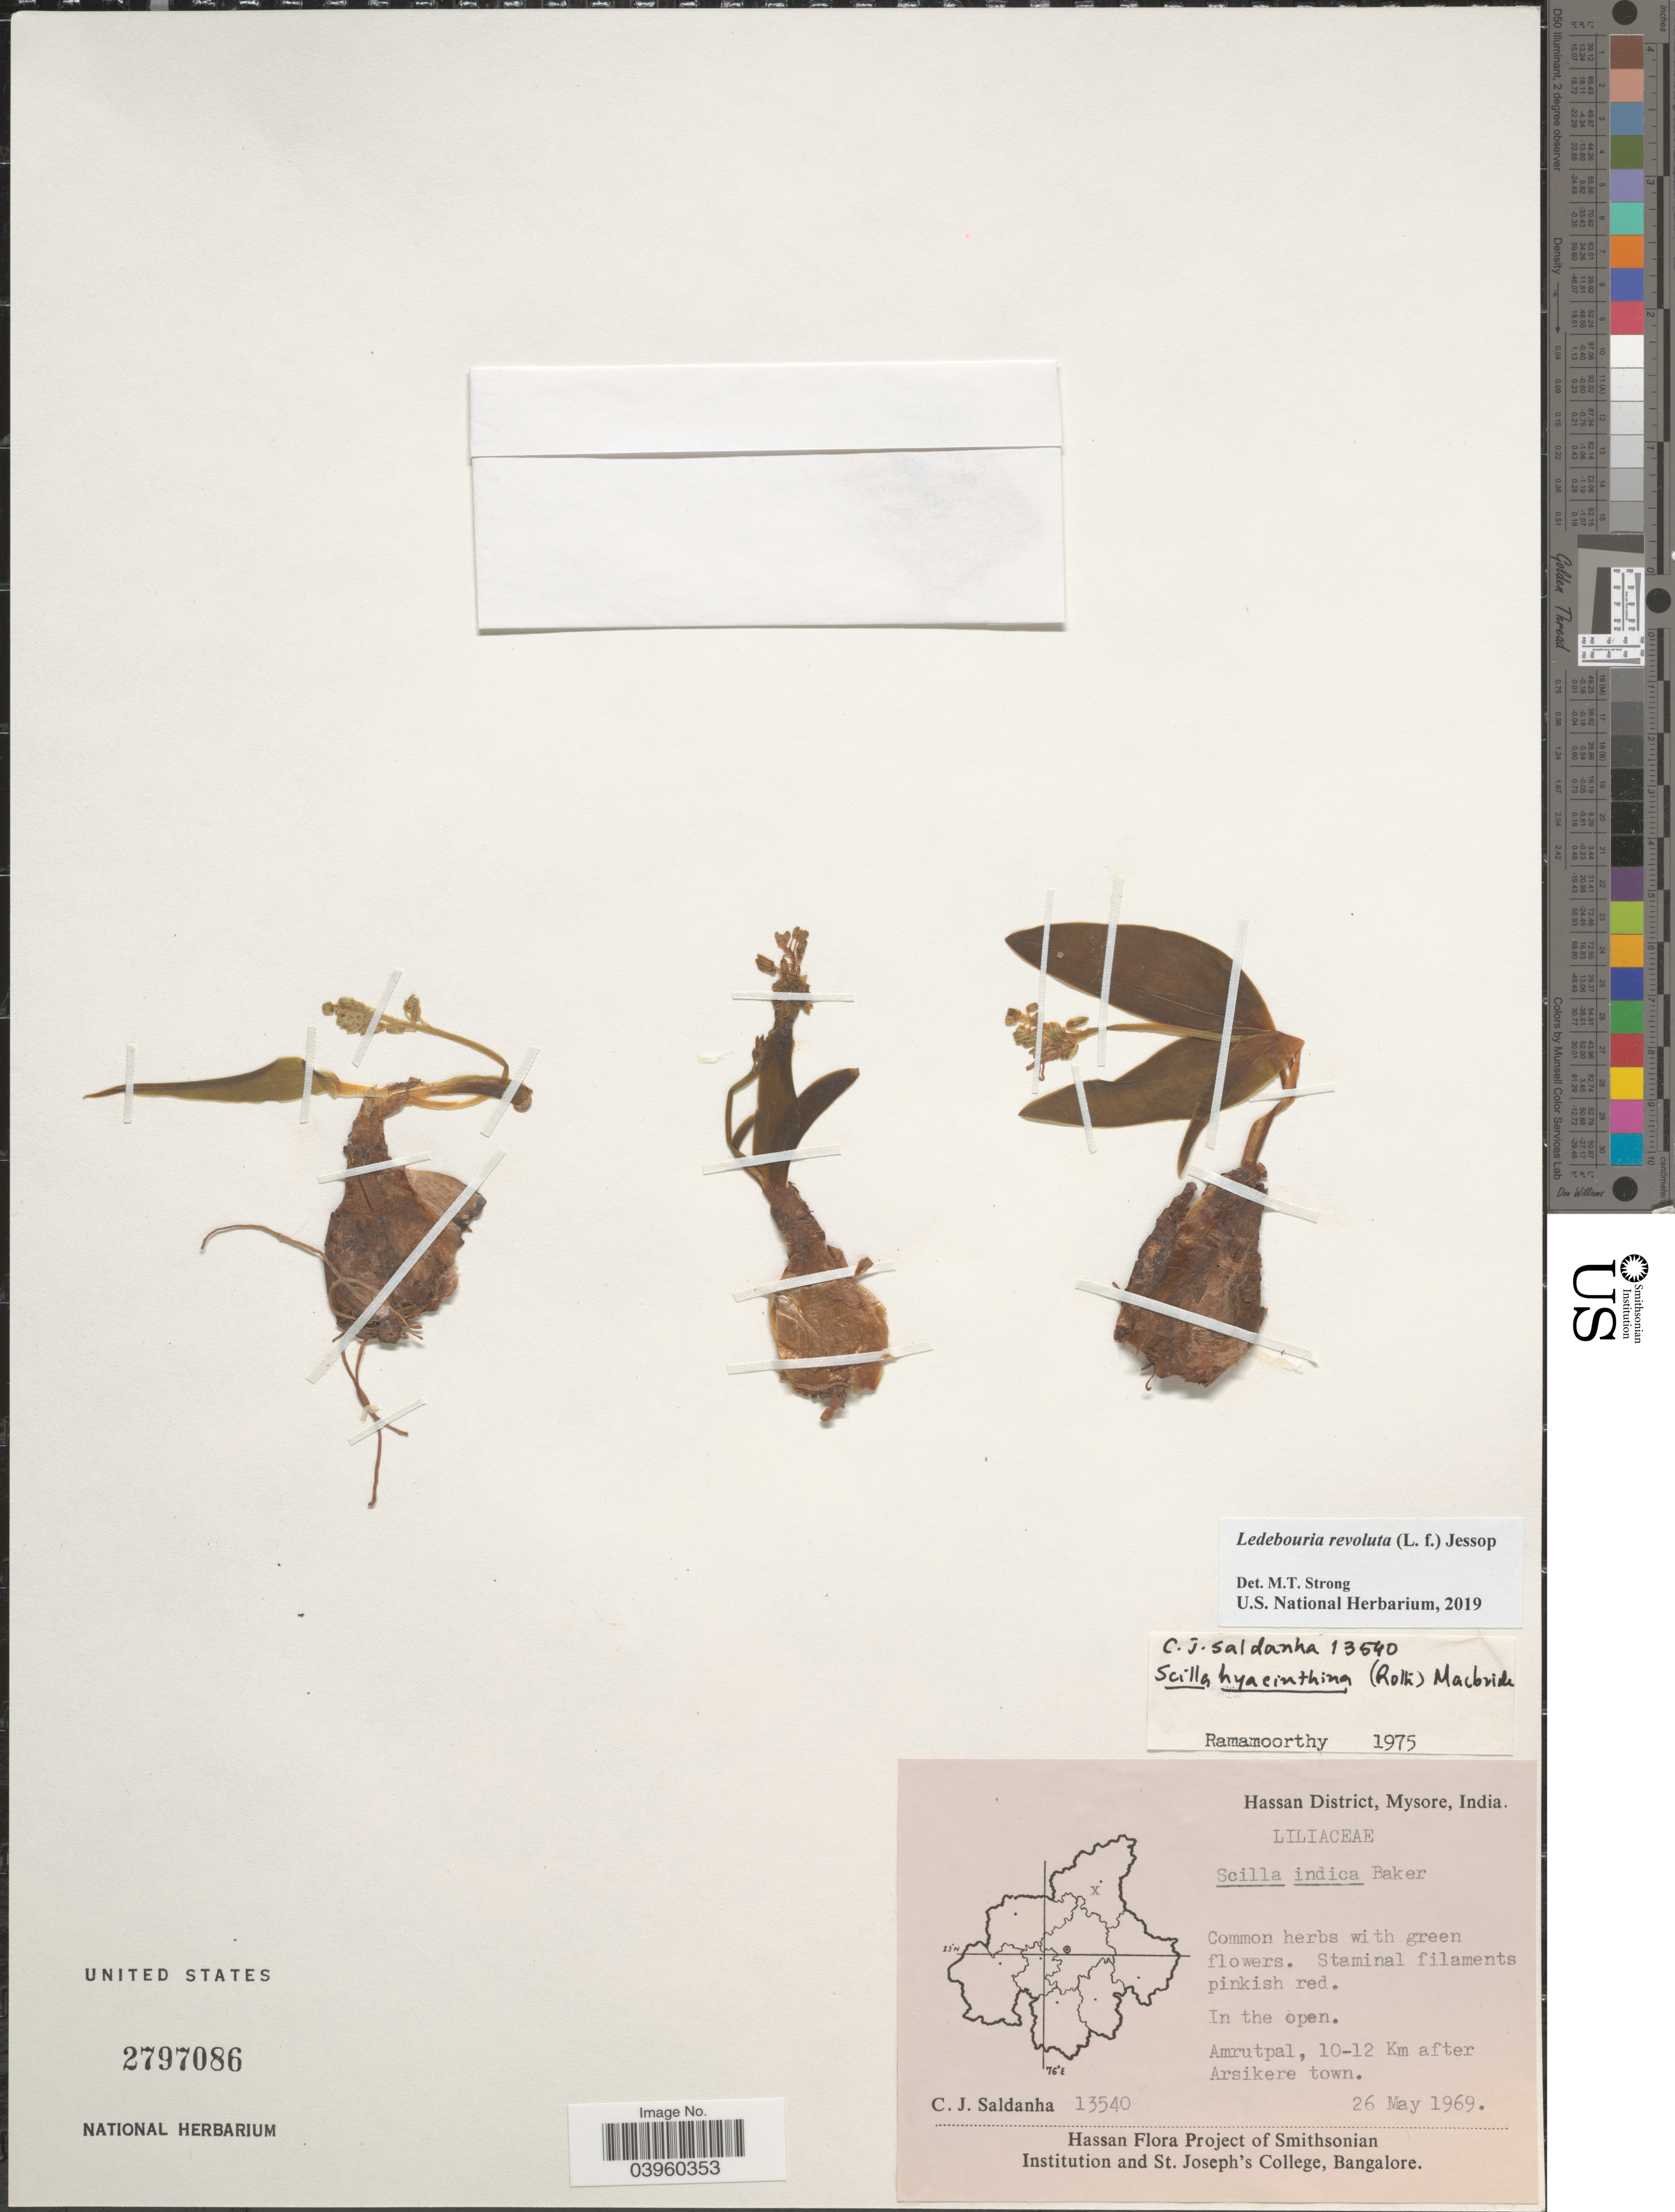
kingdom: Plantae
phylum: Tracheophyta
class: Liliopsida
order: Asparagales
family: Asparagaceae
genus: Ledebouria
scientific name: Ledebouria revoluta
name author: (L. f.) Jessop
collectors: C. J. Saldanha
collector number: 13540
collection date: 1969-05-26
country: India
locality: Hassan District, Mysore. Amrutpal, 10-12 Km after Arsikere town.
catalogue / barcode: US 2797086